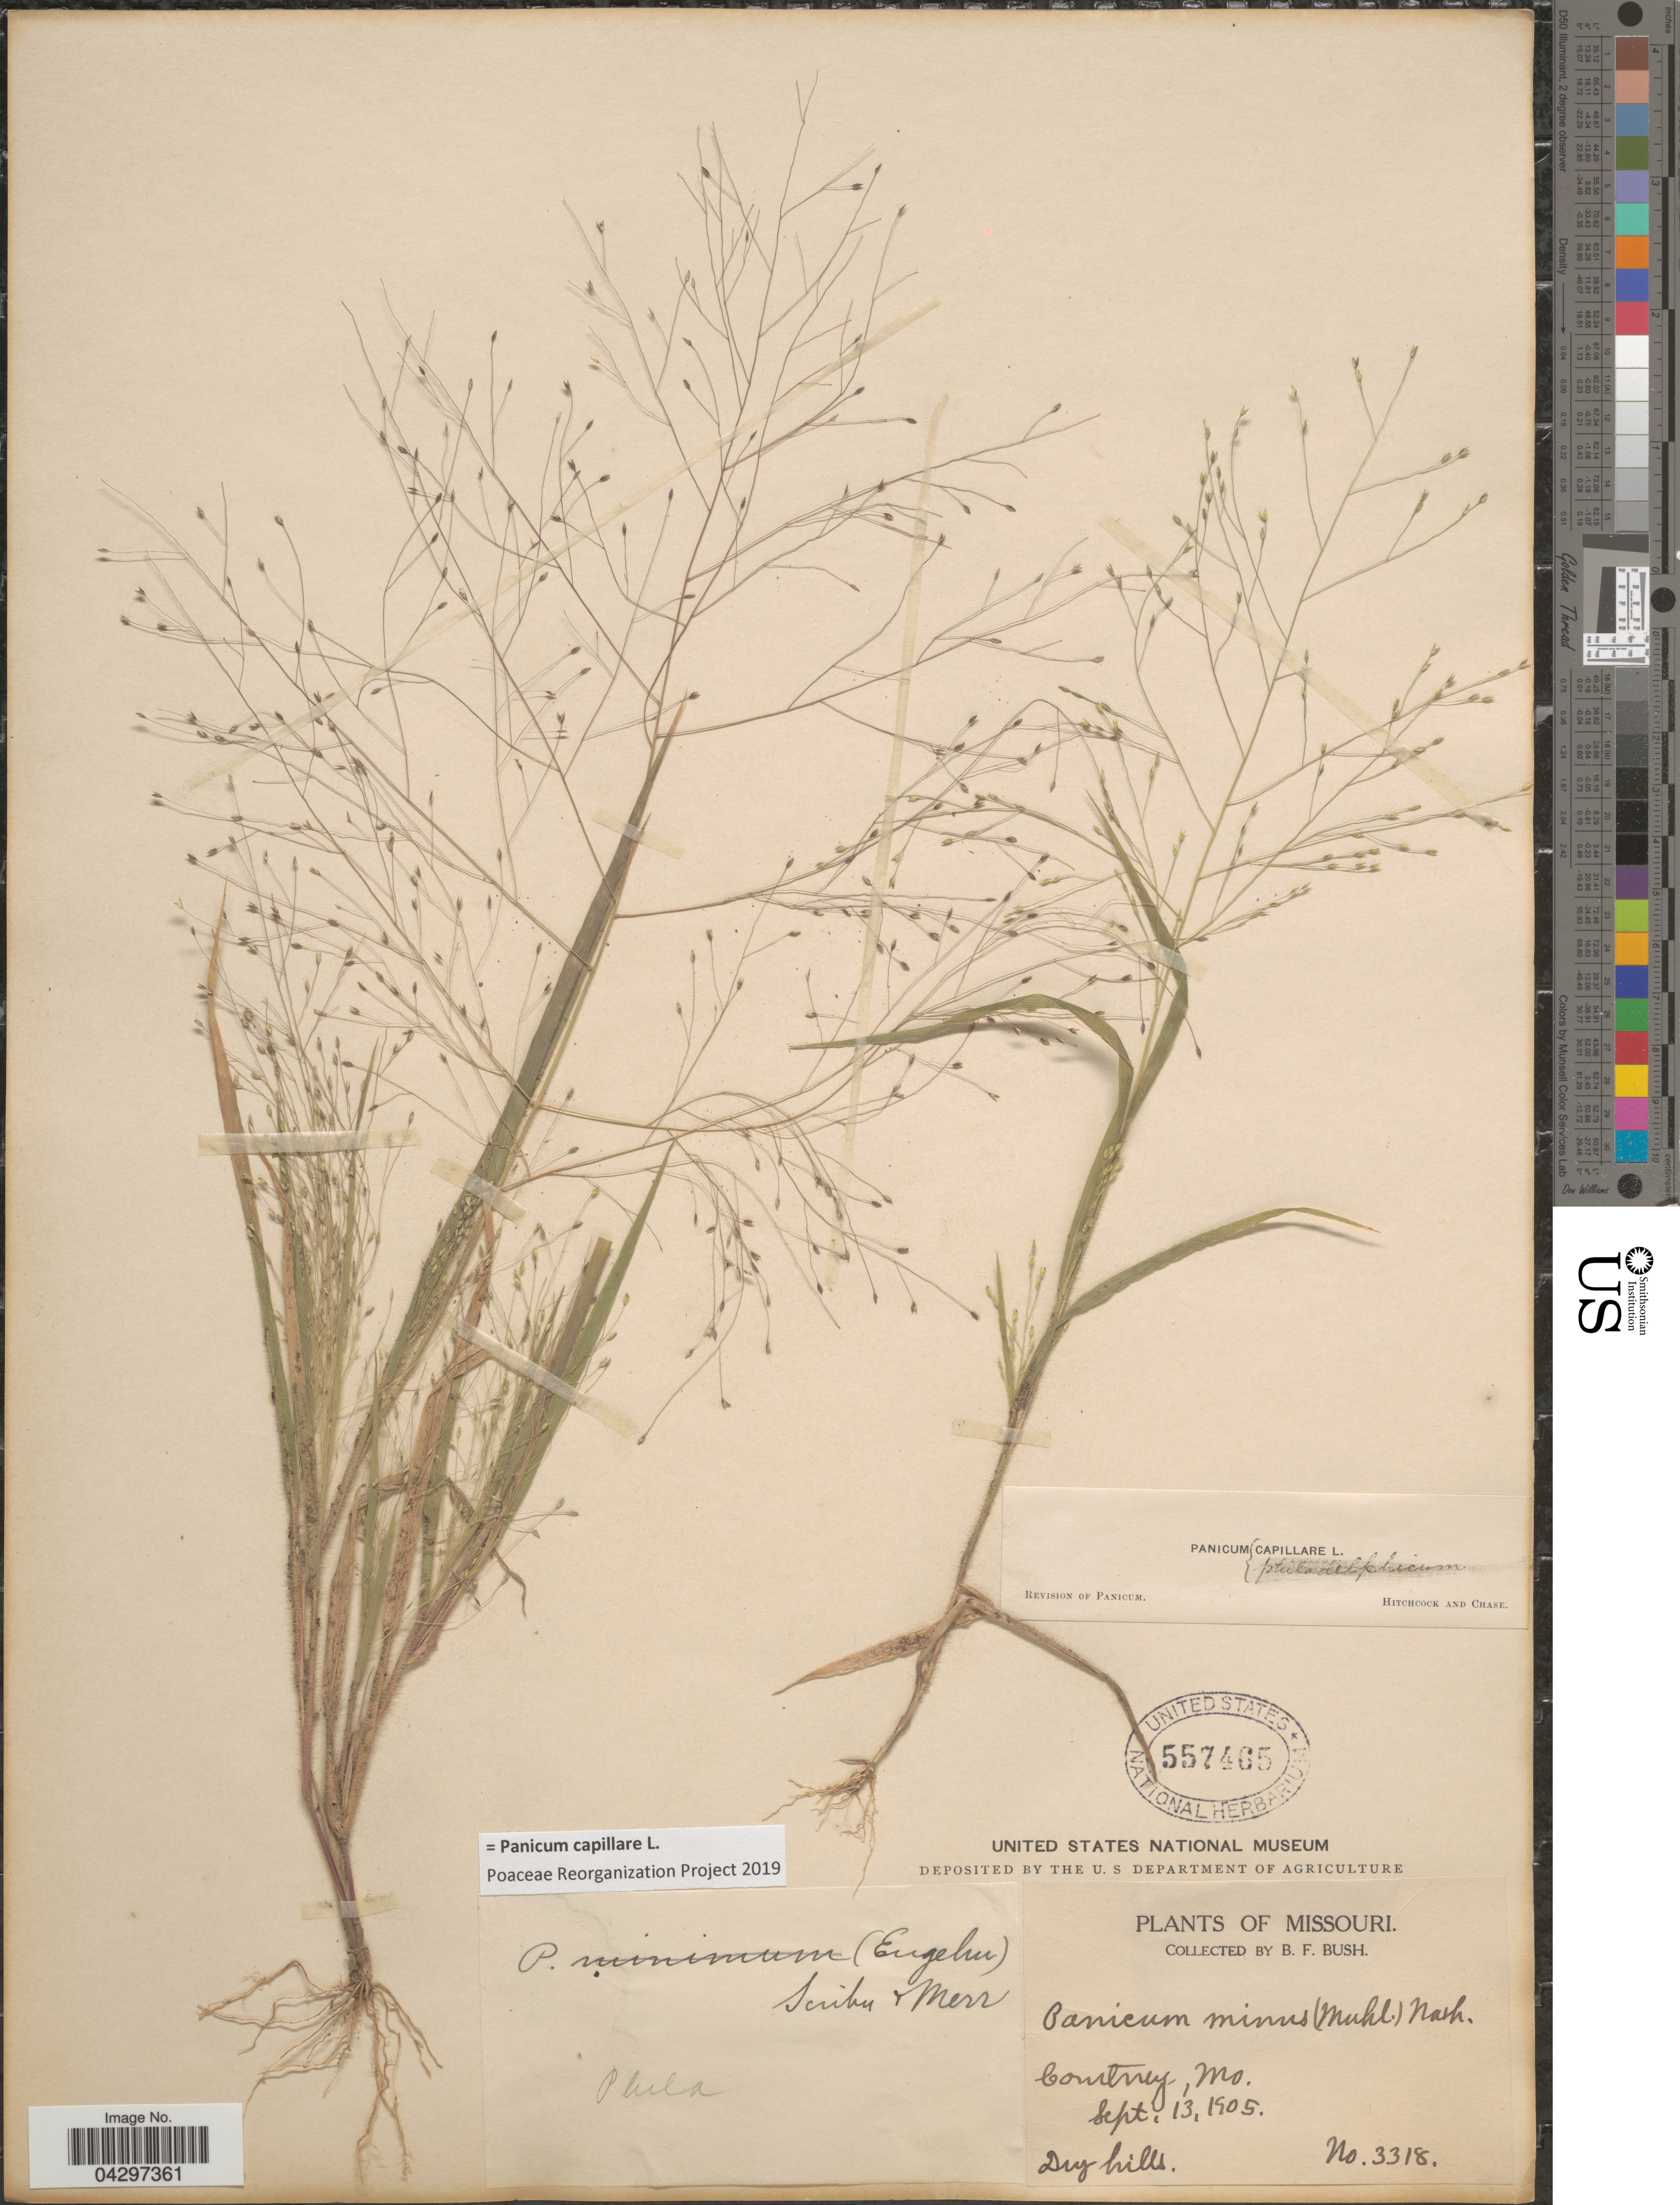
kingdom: Plantae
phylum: Tracheophyta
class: Liliopsida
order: Poales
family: Poaceae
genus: Panicum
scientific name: Panicum capillare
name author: L.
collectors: B. F. Bush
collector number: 3318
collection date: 1905-09-13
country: United States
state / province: Missouri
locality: Courtney.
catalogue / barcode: US 557465